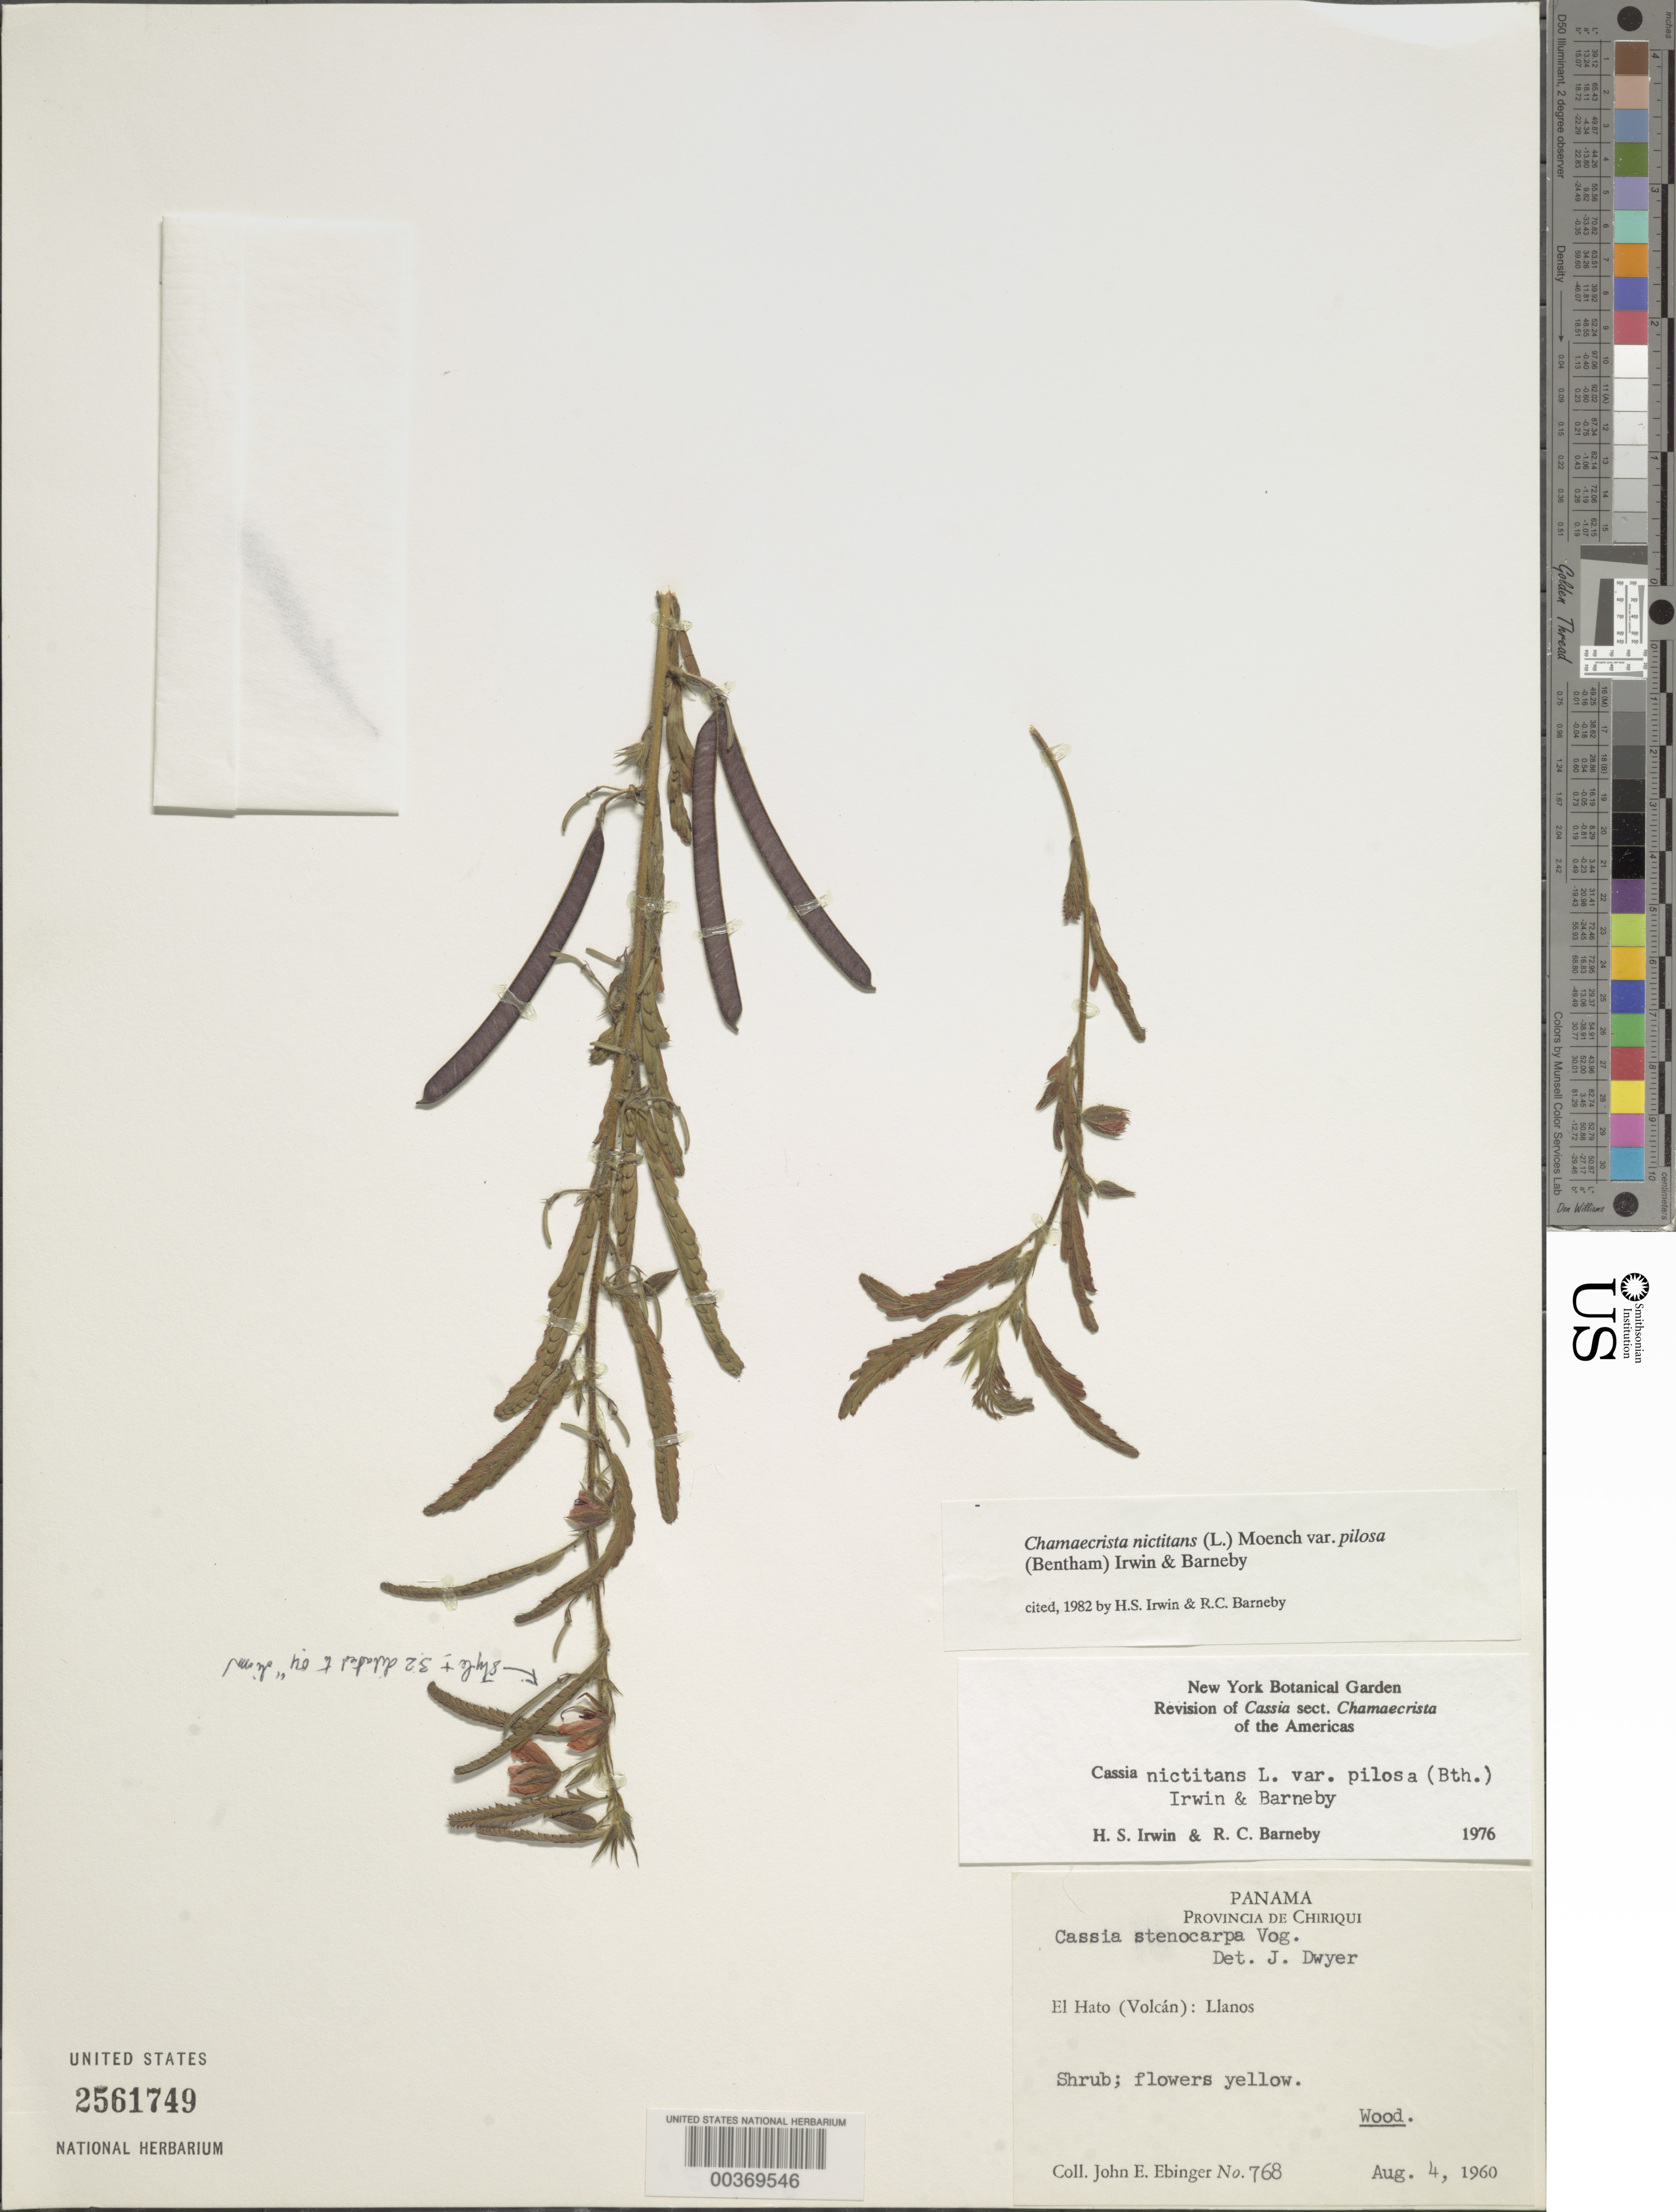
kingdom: Plantae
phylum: Tracheophyta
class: Magnoliopsida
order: Fabales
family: Fabaceae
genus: Chamaecrista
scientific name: Chamaecrista nictitans var. pilosa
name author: (Benth.) H.S. Irwin & Barneby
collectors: J. Ebinger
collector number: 768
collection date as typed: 04 Aug 1960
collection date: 1960-08-04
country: Panama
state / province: Chiriquí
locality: El Hato (Volcan)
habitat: Llanos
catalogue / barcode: US 2561749